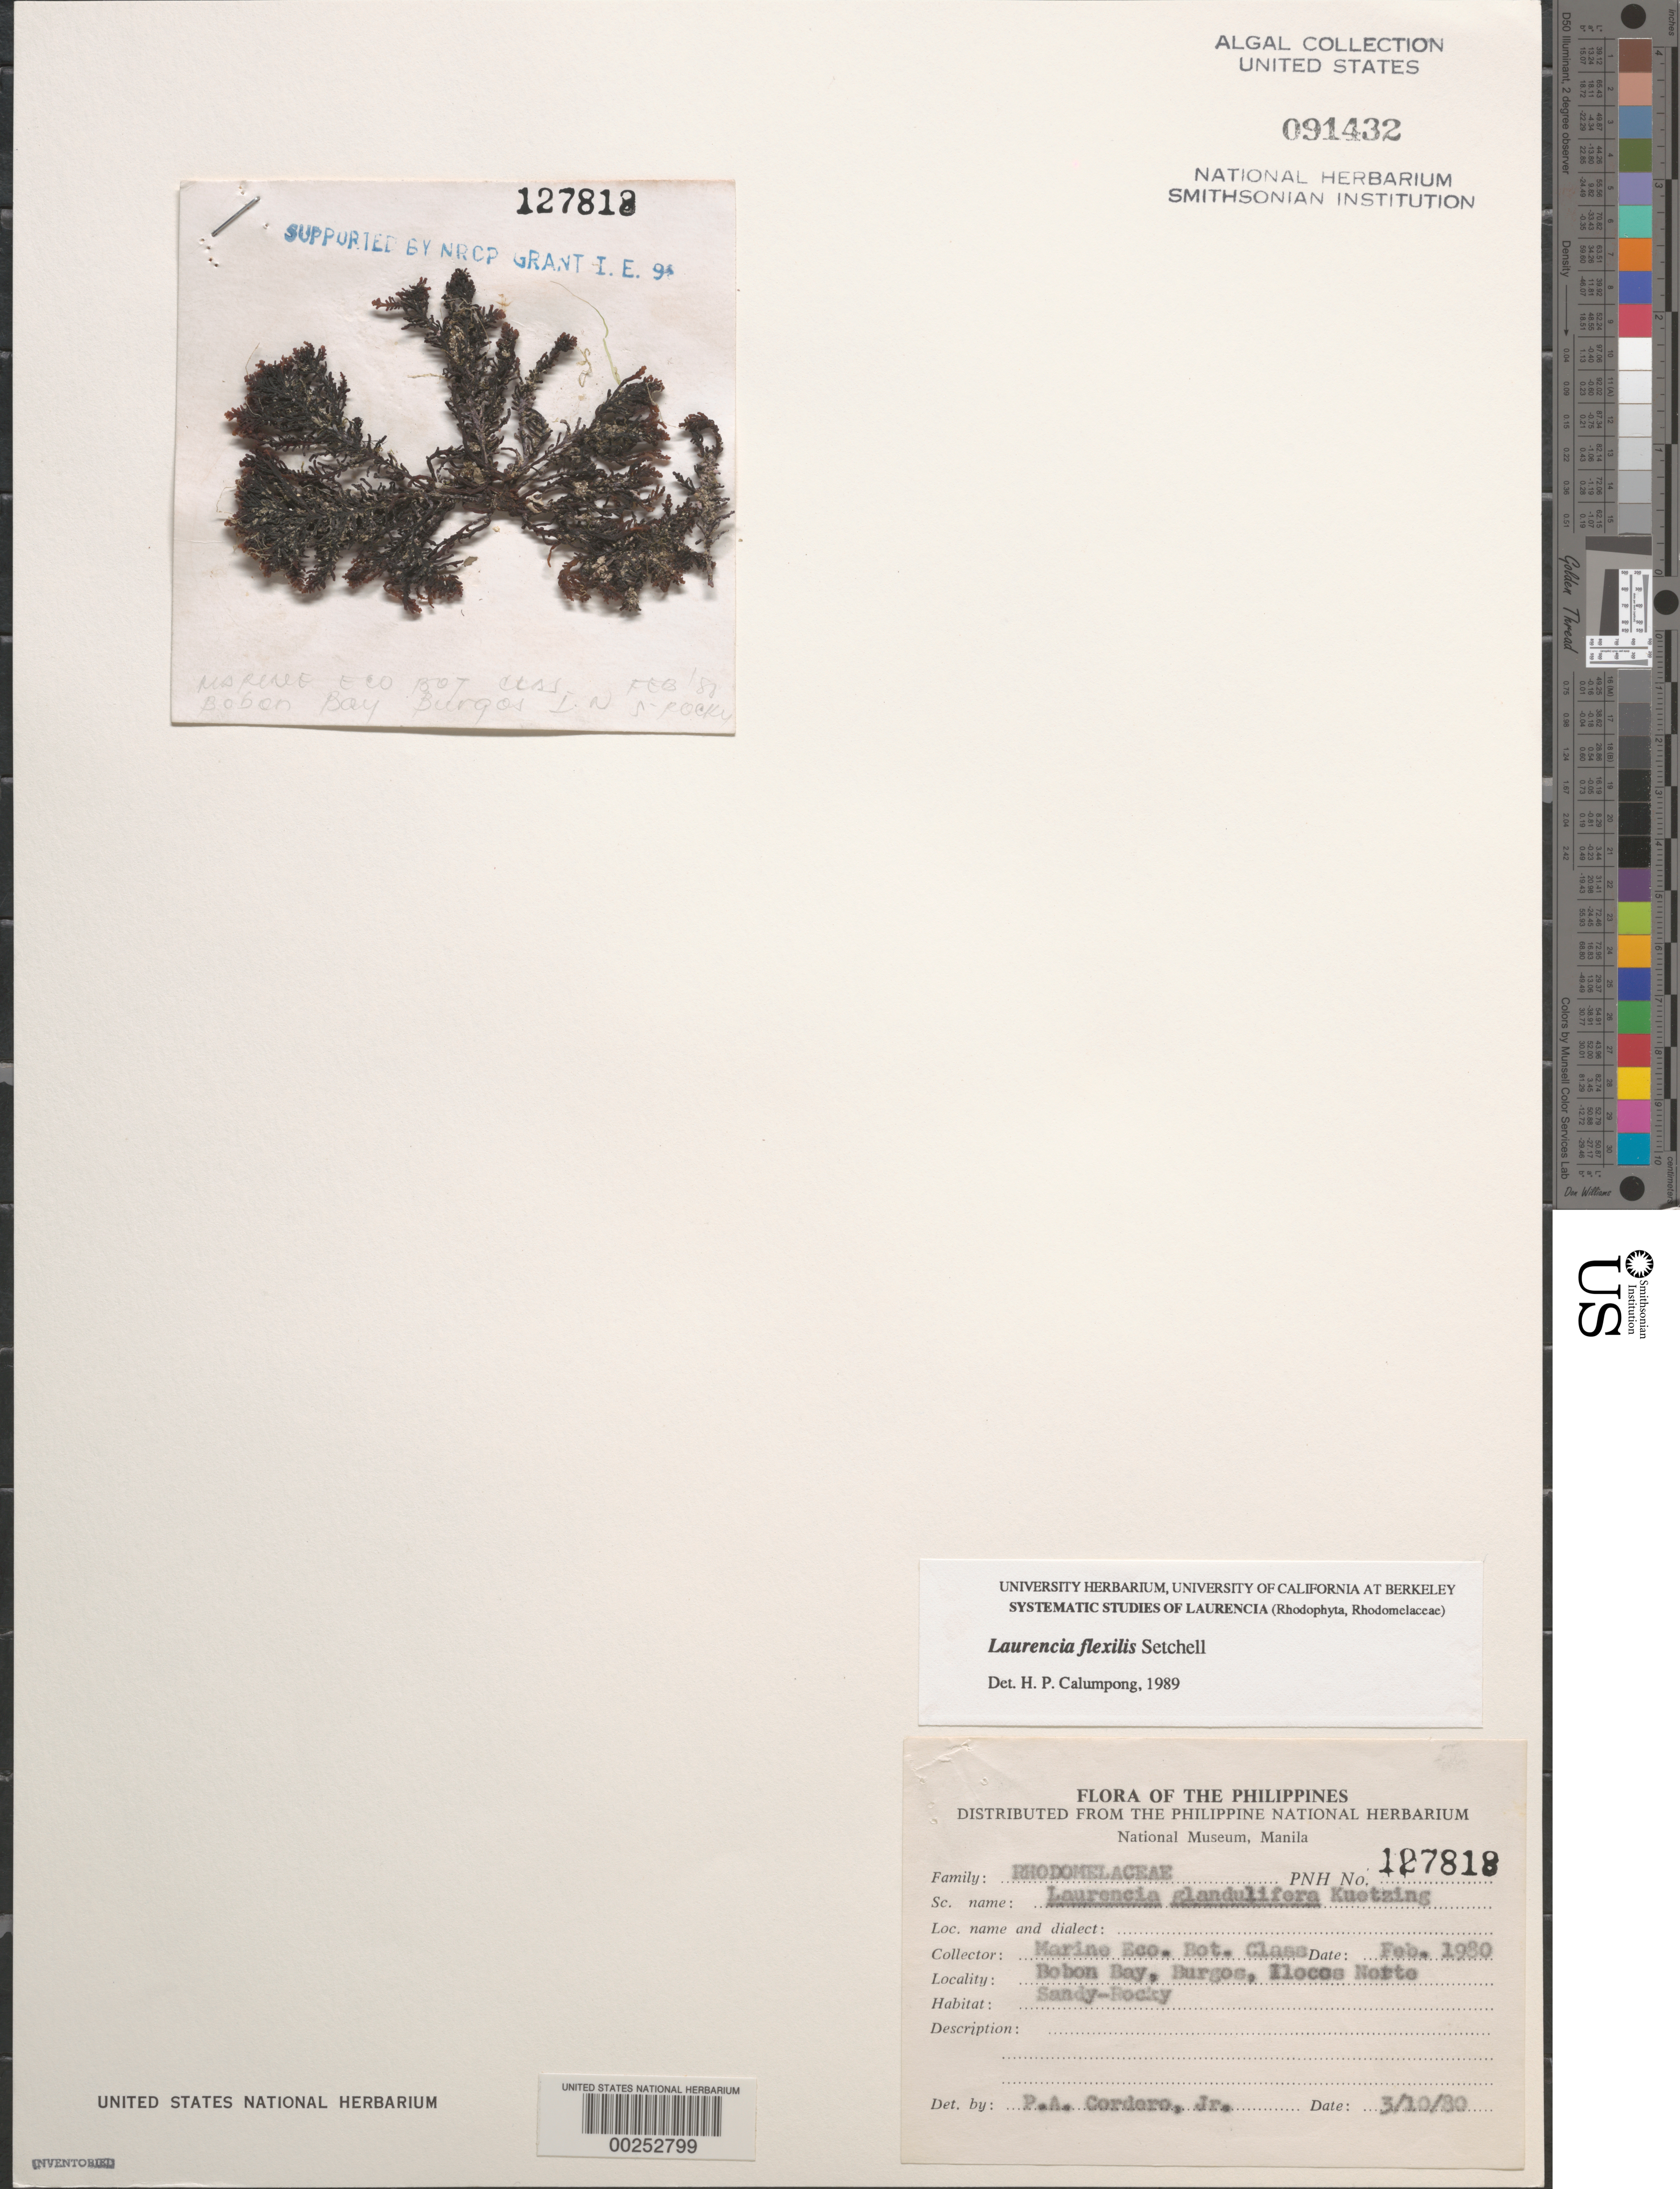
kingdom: Plantae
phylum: Rhodophyta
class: Florideophyceae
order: Ceramiales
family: Rhodomelaceae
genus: Ohelopapa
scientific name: Ohelopapa flexilis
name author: (Setchell) F. Rousseau et al.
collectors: Marine Ecology Botany Class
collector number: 127818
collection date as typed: Feb 1980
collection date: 1980-02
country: Philippines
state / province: Ilocos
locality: Bobon bay, burgos, ilocos norte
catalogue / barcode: US 91432